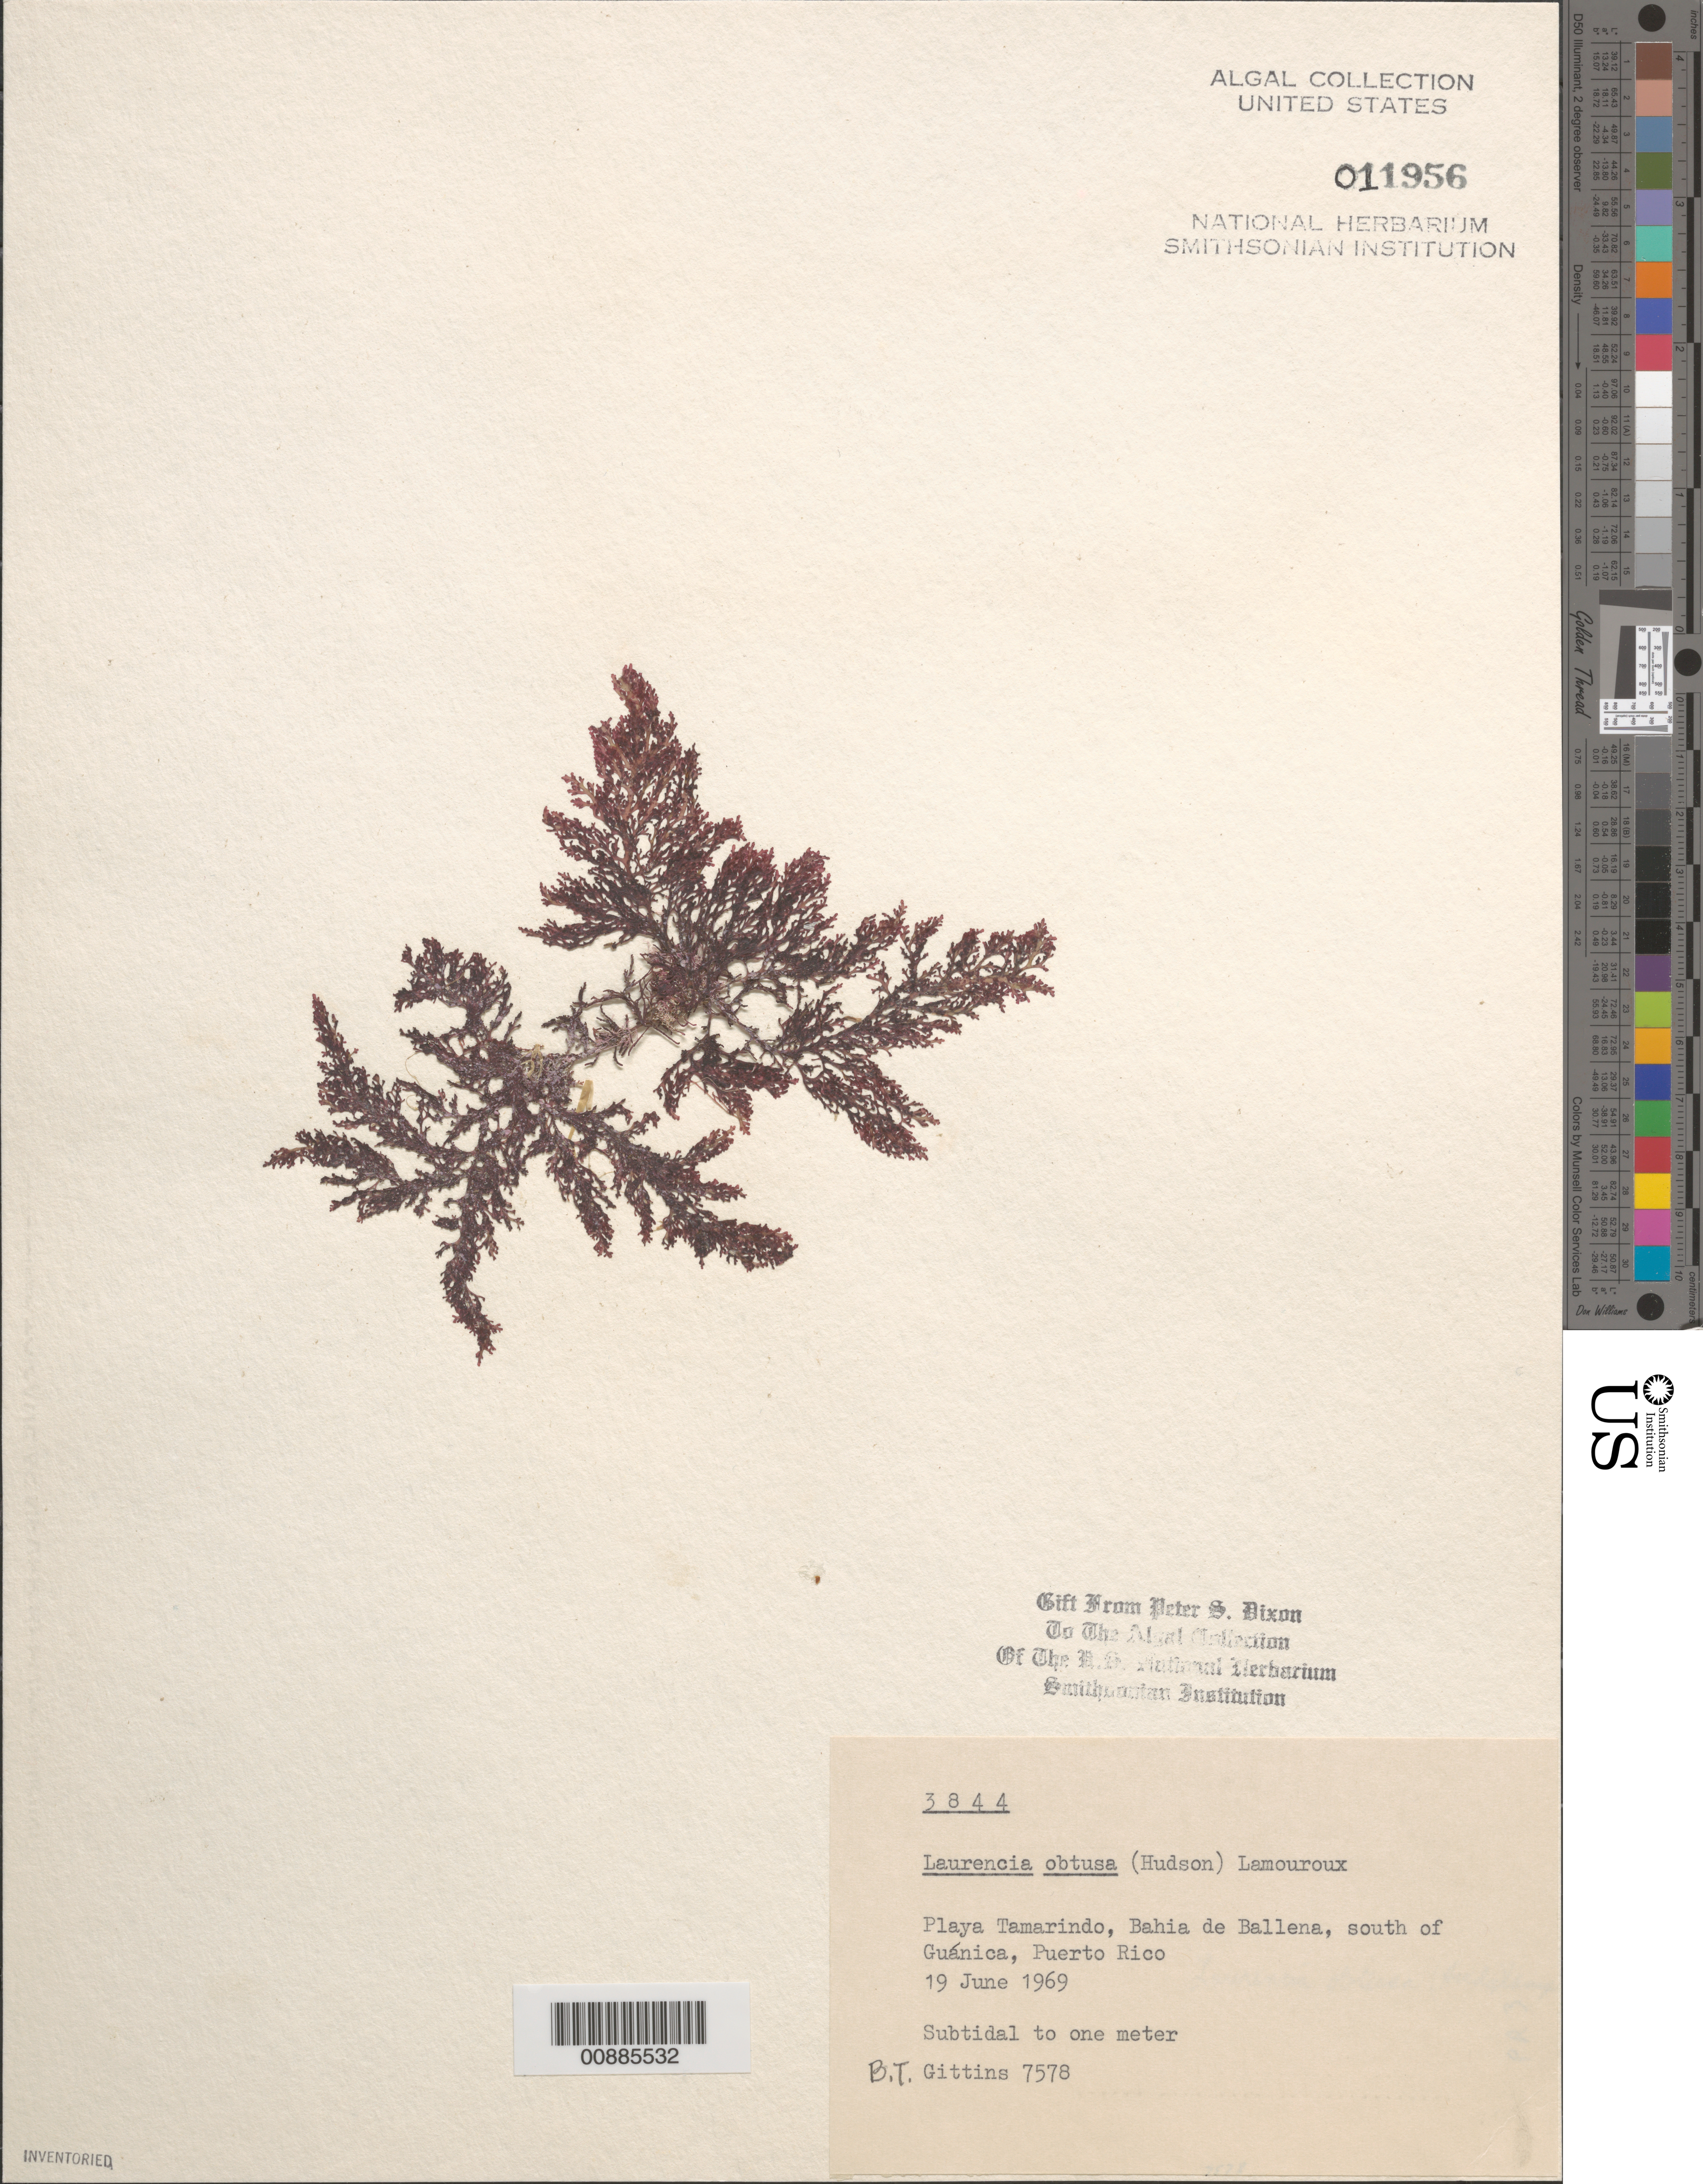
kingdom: Plantae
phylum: Rhodophyta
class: Florideophyceae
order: Ceramiales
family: Rhodomelaceae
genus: Laurencia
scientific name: Laurencia obtusa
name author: (Huds.) J.V.Lamouroux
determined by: Dixon, P. S.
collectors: B. Gittins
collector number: BTG 7578 & PSD 3844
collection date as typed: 19 Jun 1969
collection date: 1969-06-19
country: Puerto Rico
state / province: Guanica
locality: Playa Tamarindo, Bahia de Ballena, south of Guanica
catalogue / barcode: US 11956